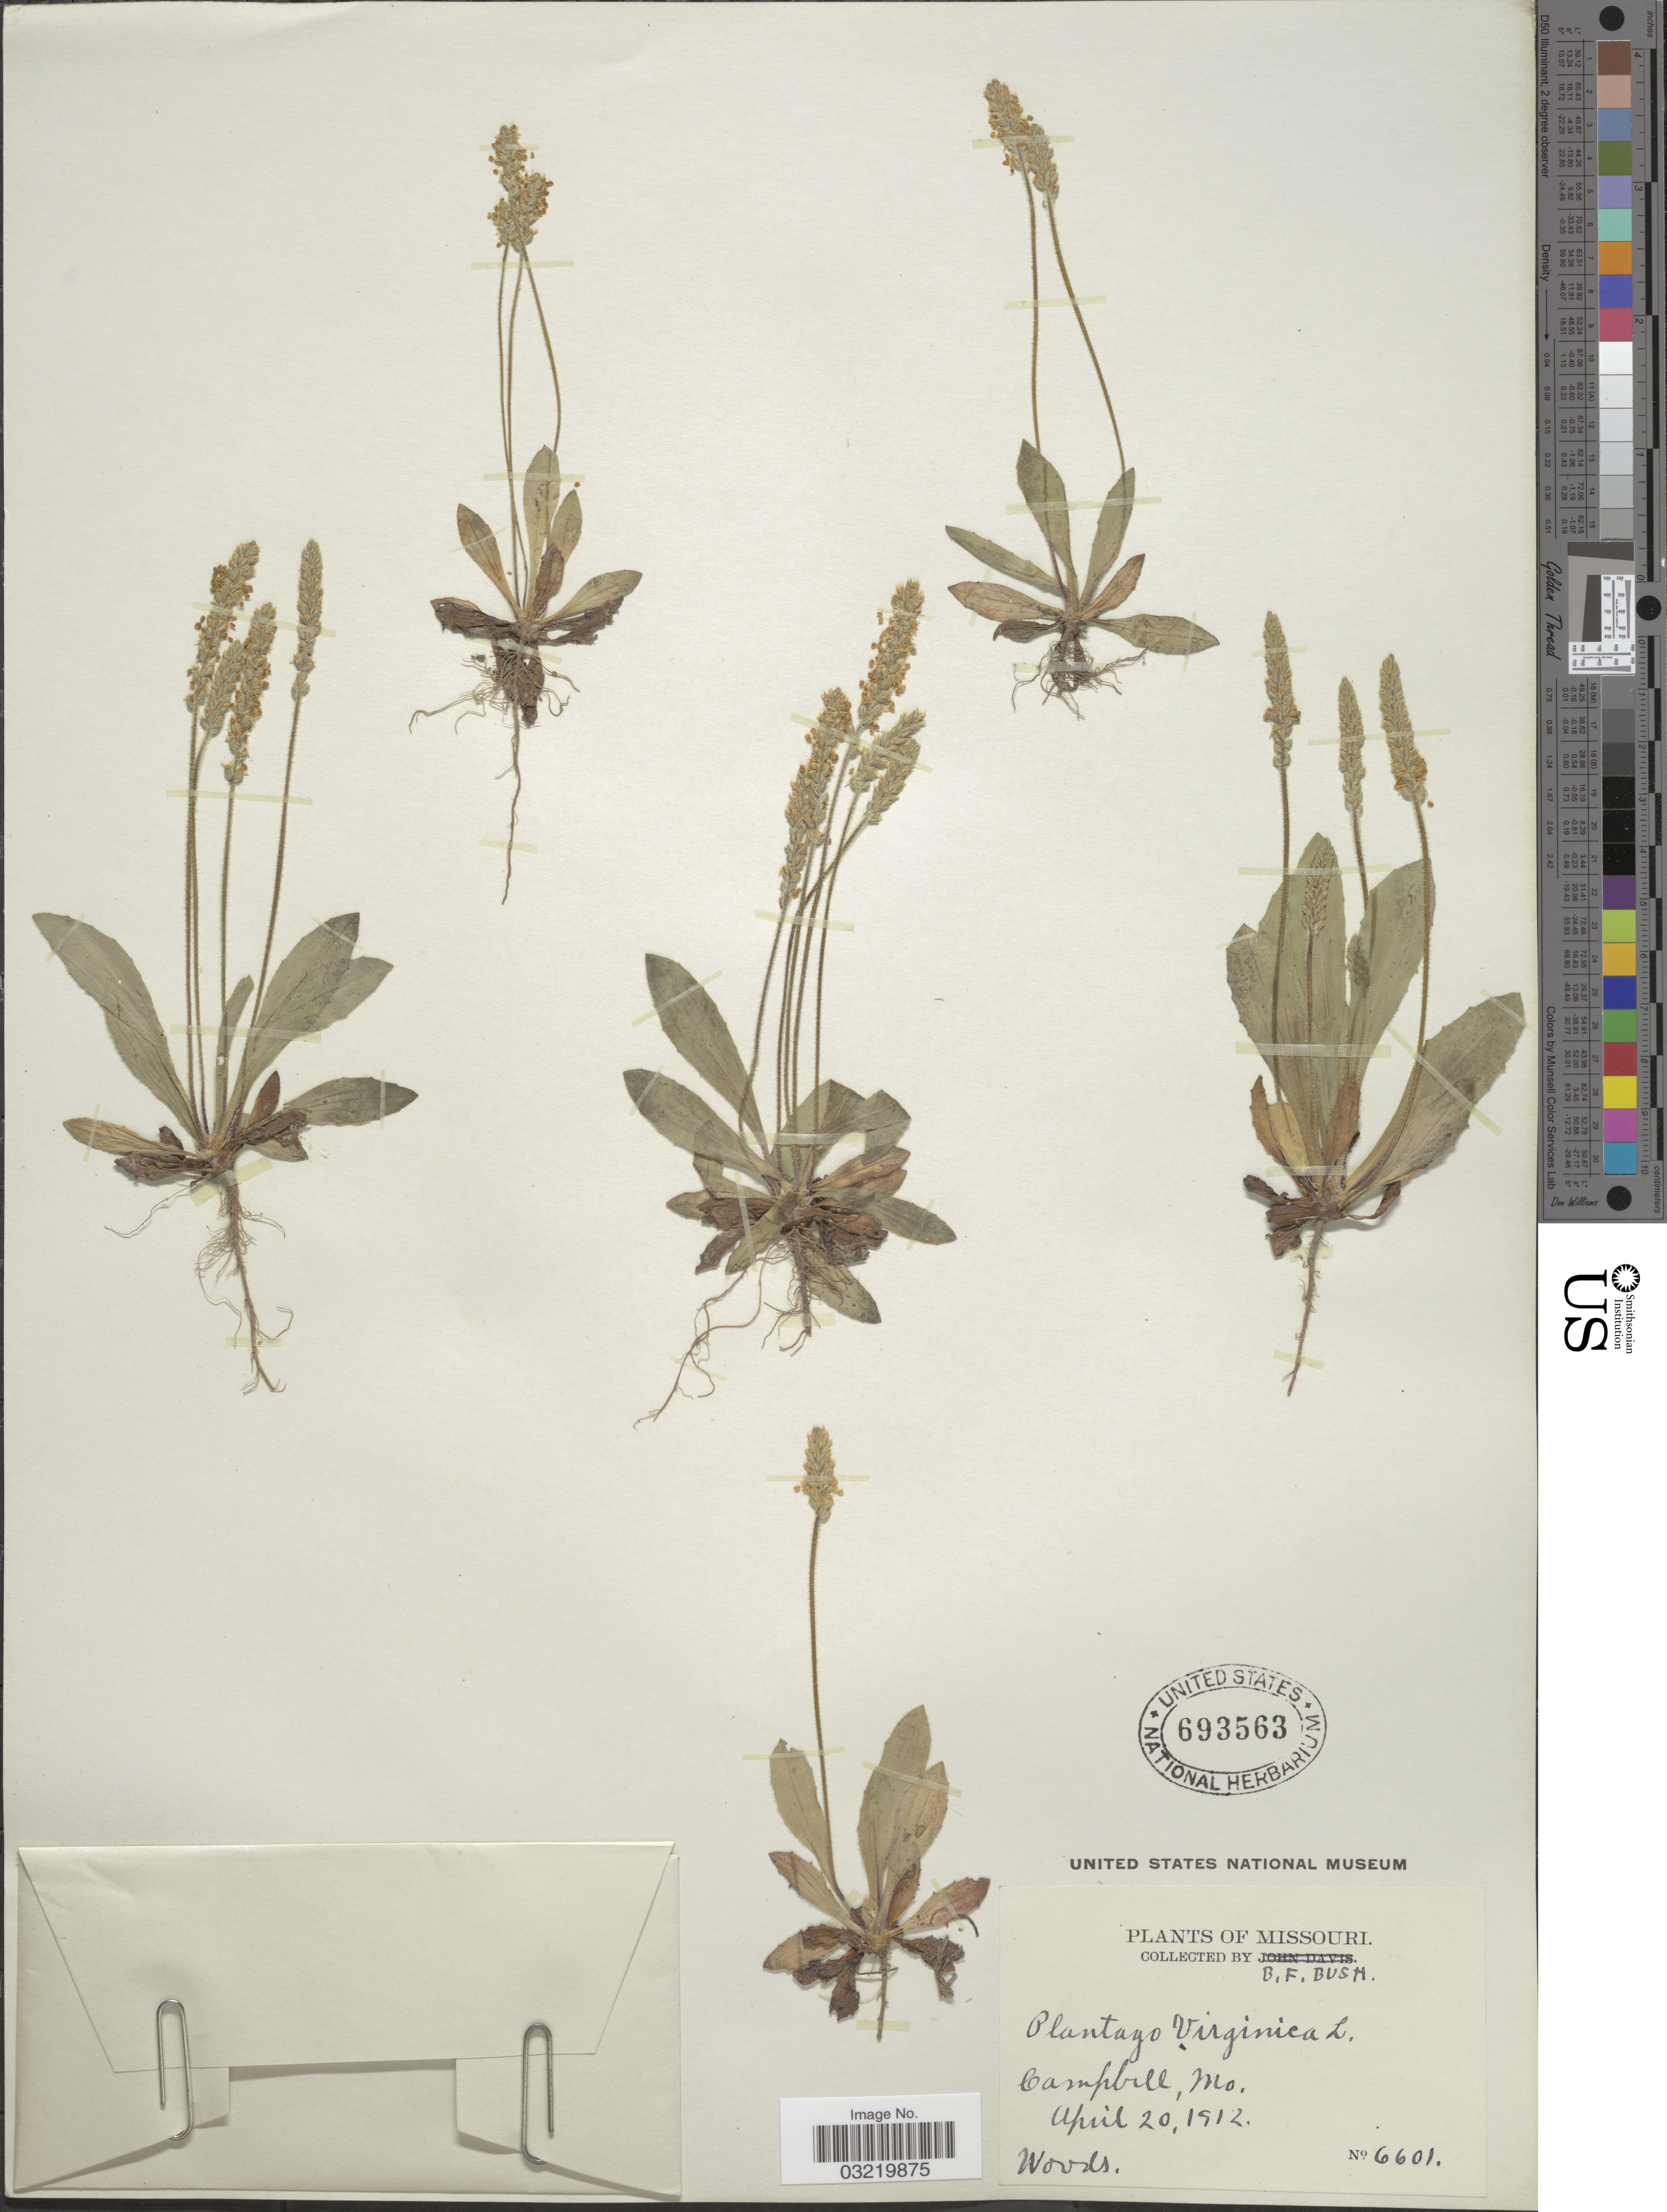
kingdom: Plantae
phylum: Tracheophyta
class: Magnoliopsida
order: Lamiales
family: Plantaginaceae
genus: Plantago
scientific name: Plantago virginica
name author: L.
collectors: B. F. Bush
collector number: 6601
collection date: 1912-04-20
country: United States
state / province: Missouri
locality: Campbell.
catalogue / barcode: US 693563